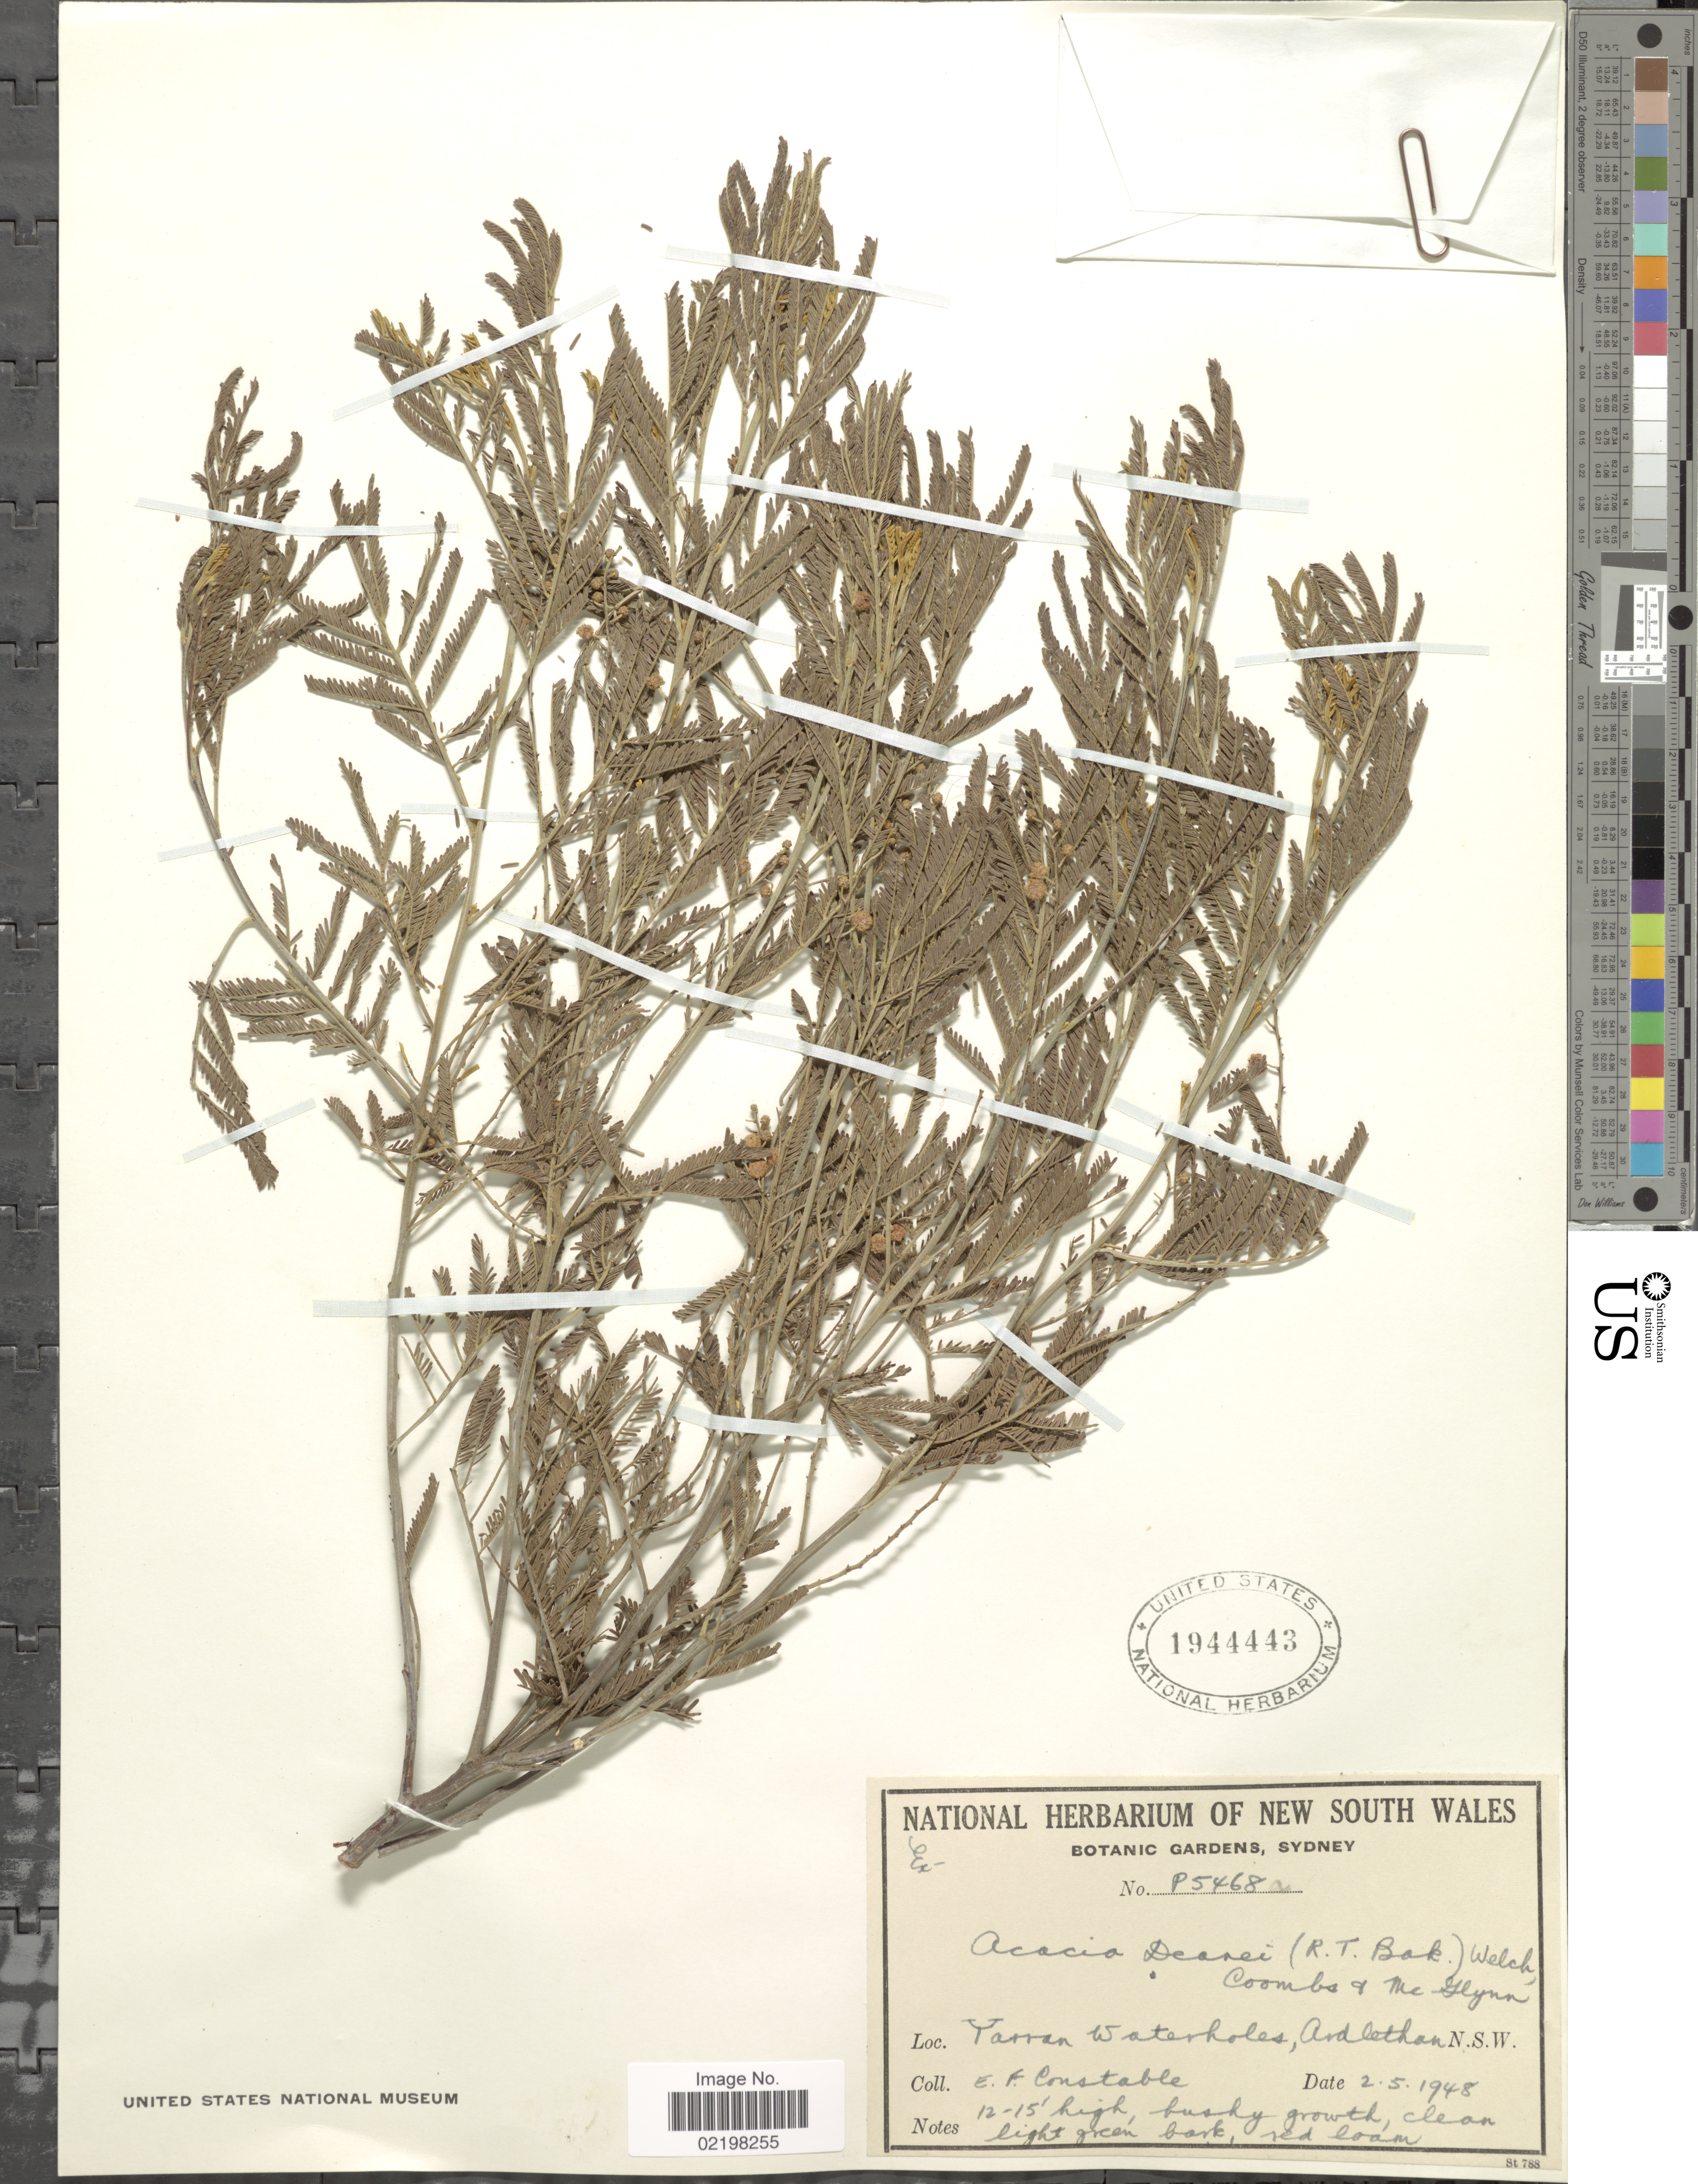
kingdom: Plantae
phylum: Tracheophyta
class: Magnoliopsida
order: Fabales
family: Fabaceae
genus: Acacia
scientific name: Acacia deanei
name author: (R.T. Baker) M.B. Welch et al.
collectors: E. F. Constable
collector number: P5468a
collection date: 1948-05-02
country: Australia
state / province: New South Wales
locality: Waterholes, Ardlethan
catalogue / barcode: US 1944443